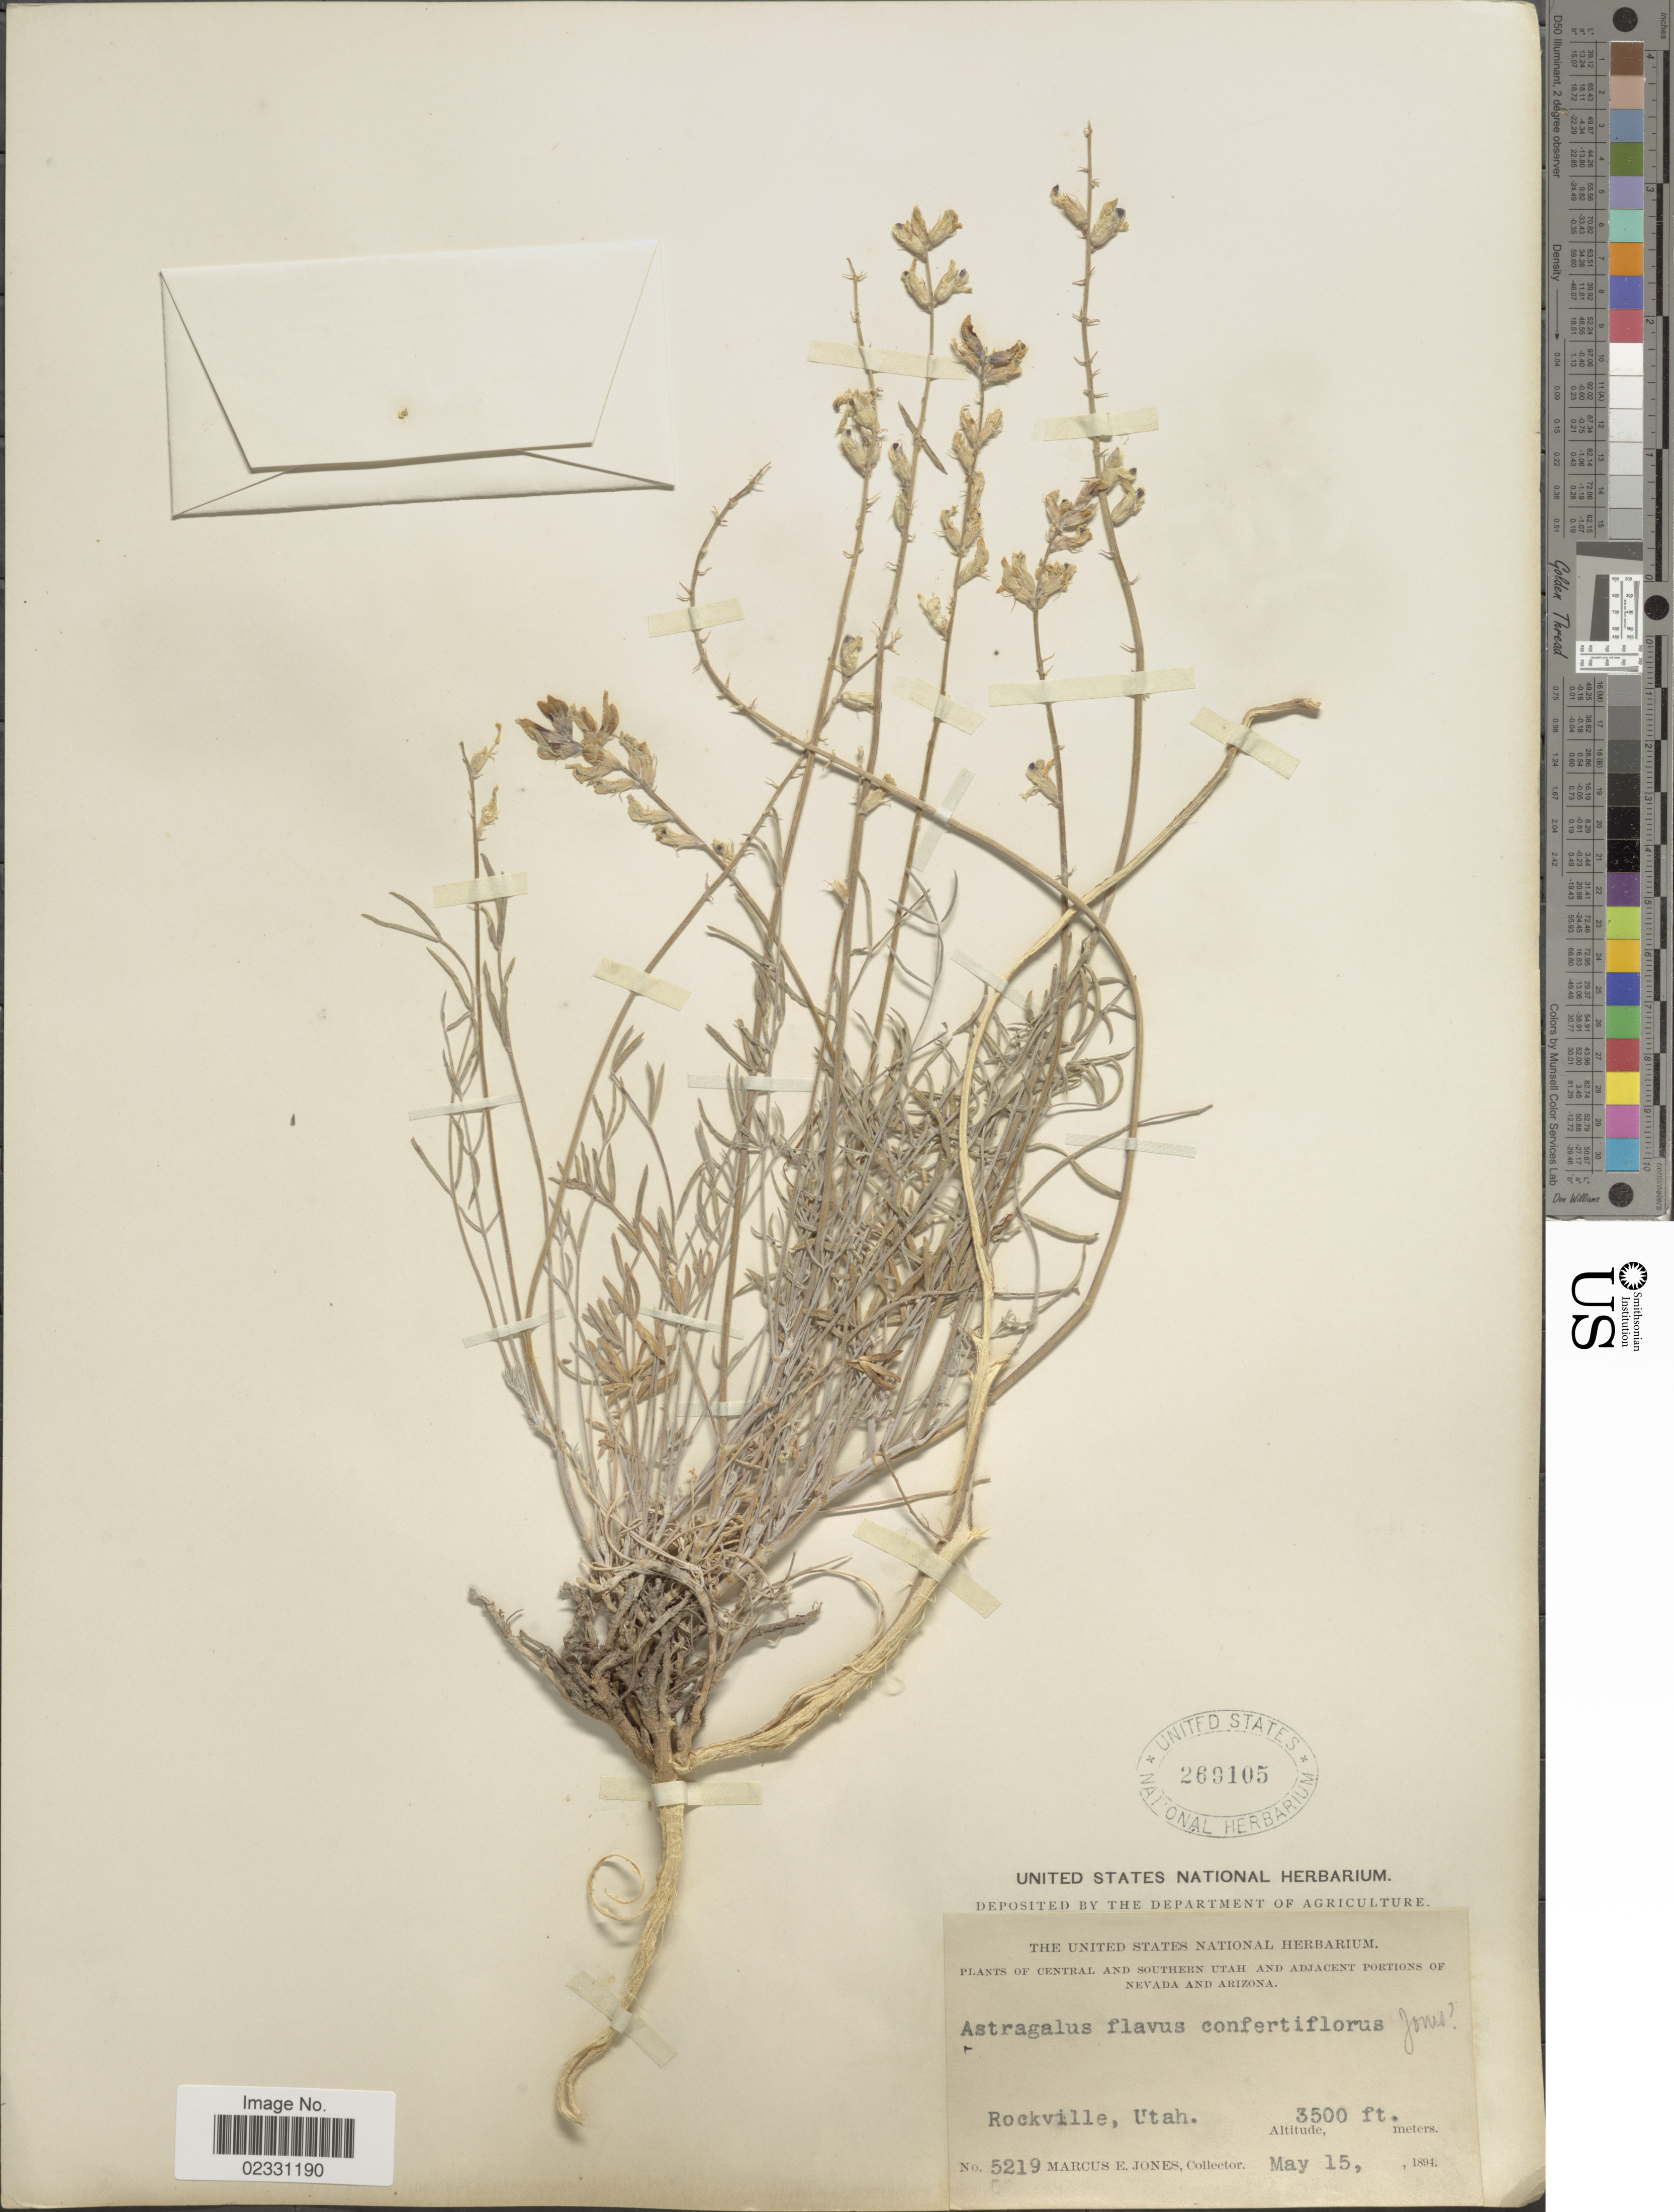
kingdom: Plantae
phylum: Tracheophyta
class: Magnoliopsida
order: Fabales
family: Fabaceae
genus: Astragalus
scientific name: Astragalus flavus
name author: Torr. & A. Gray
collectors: M. E. Jones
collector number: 5219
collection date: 1894-05-15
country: United States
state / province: Utah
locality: Central and southern Utah, Rockville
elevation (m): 1067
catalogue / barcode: US 269105